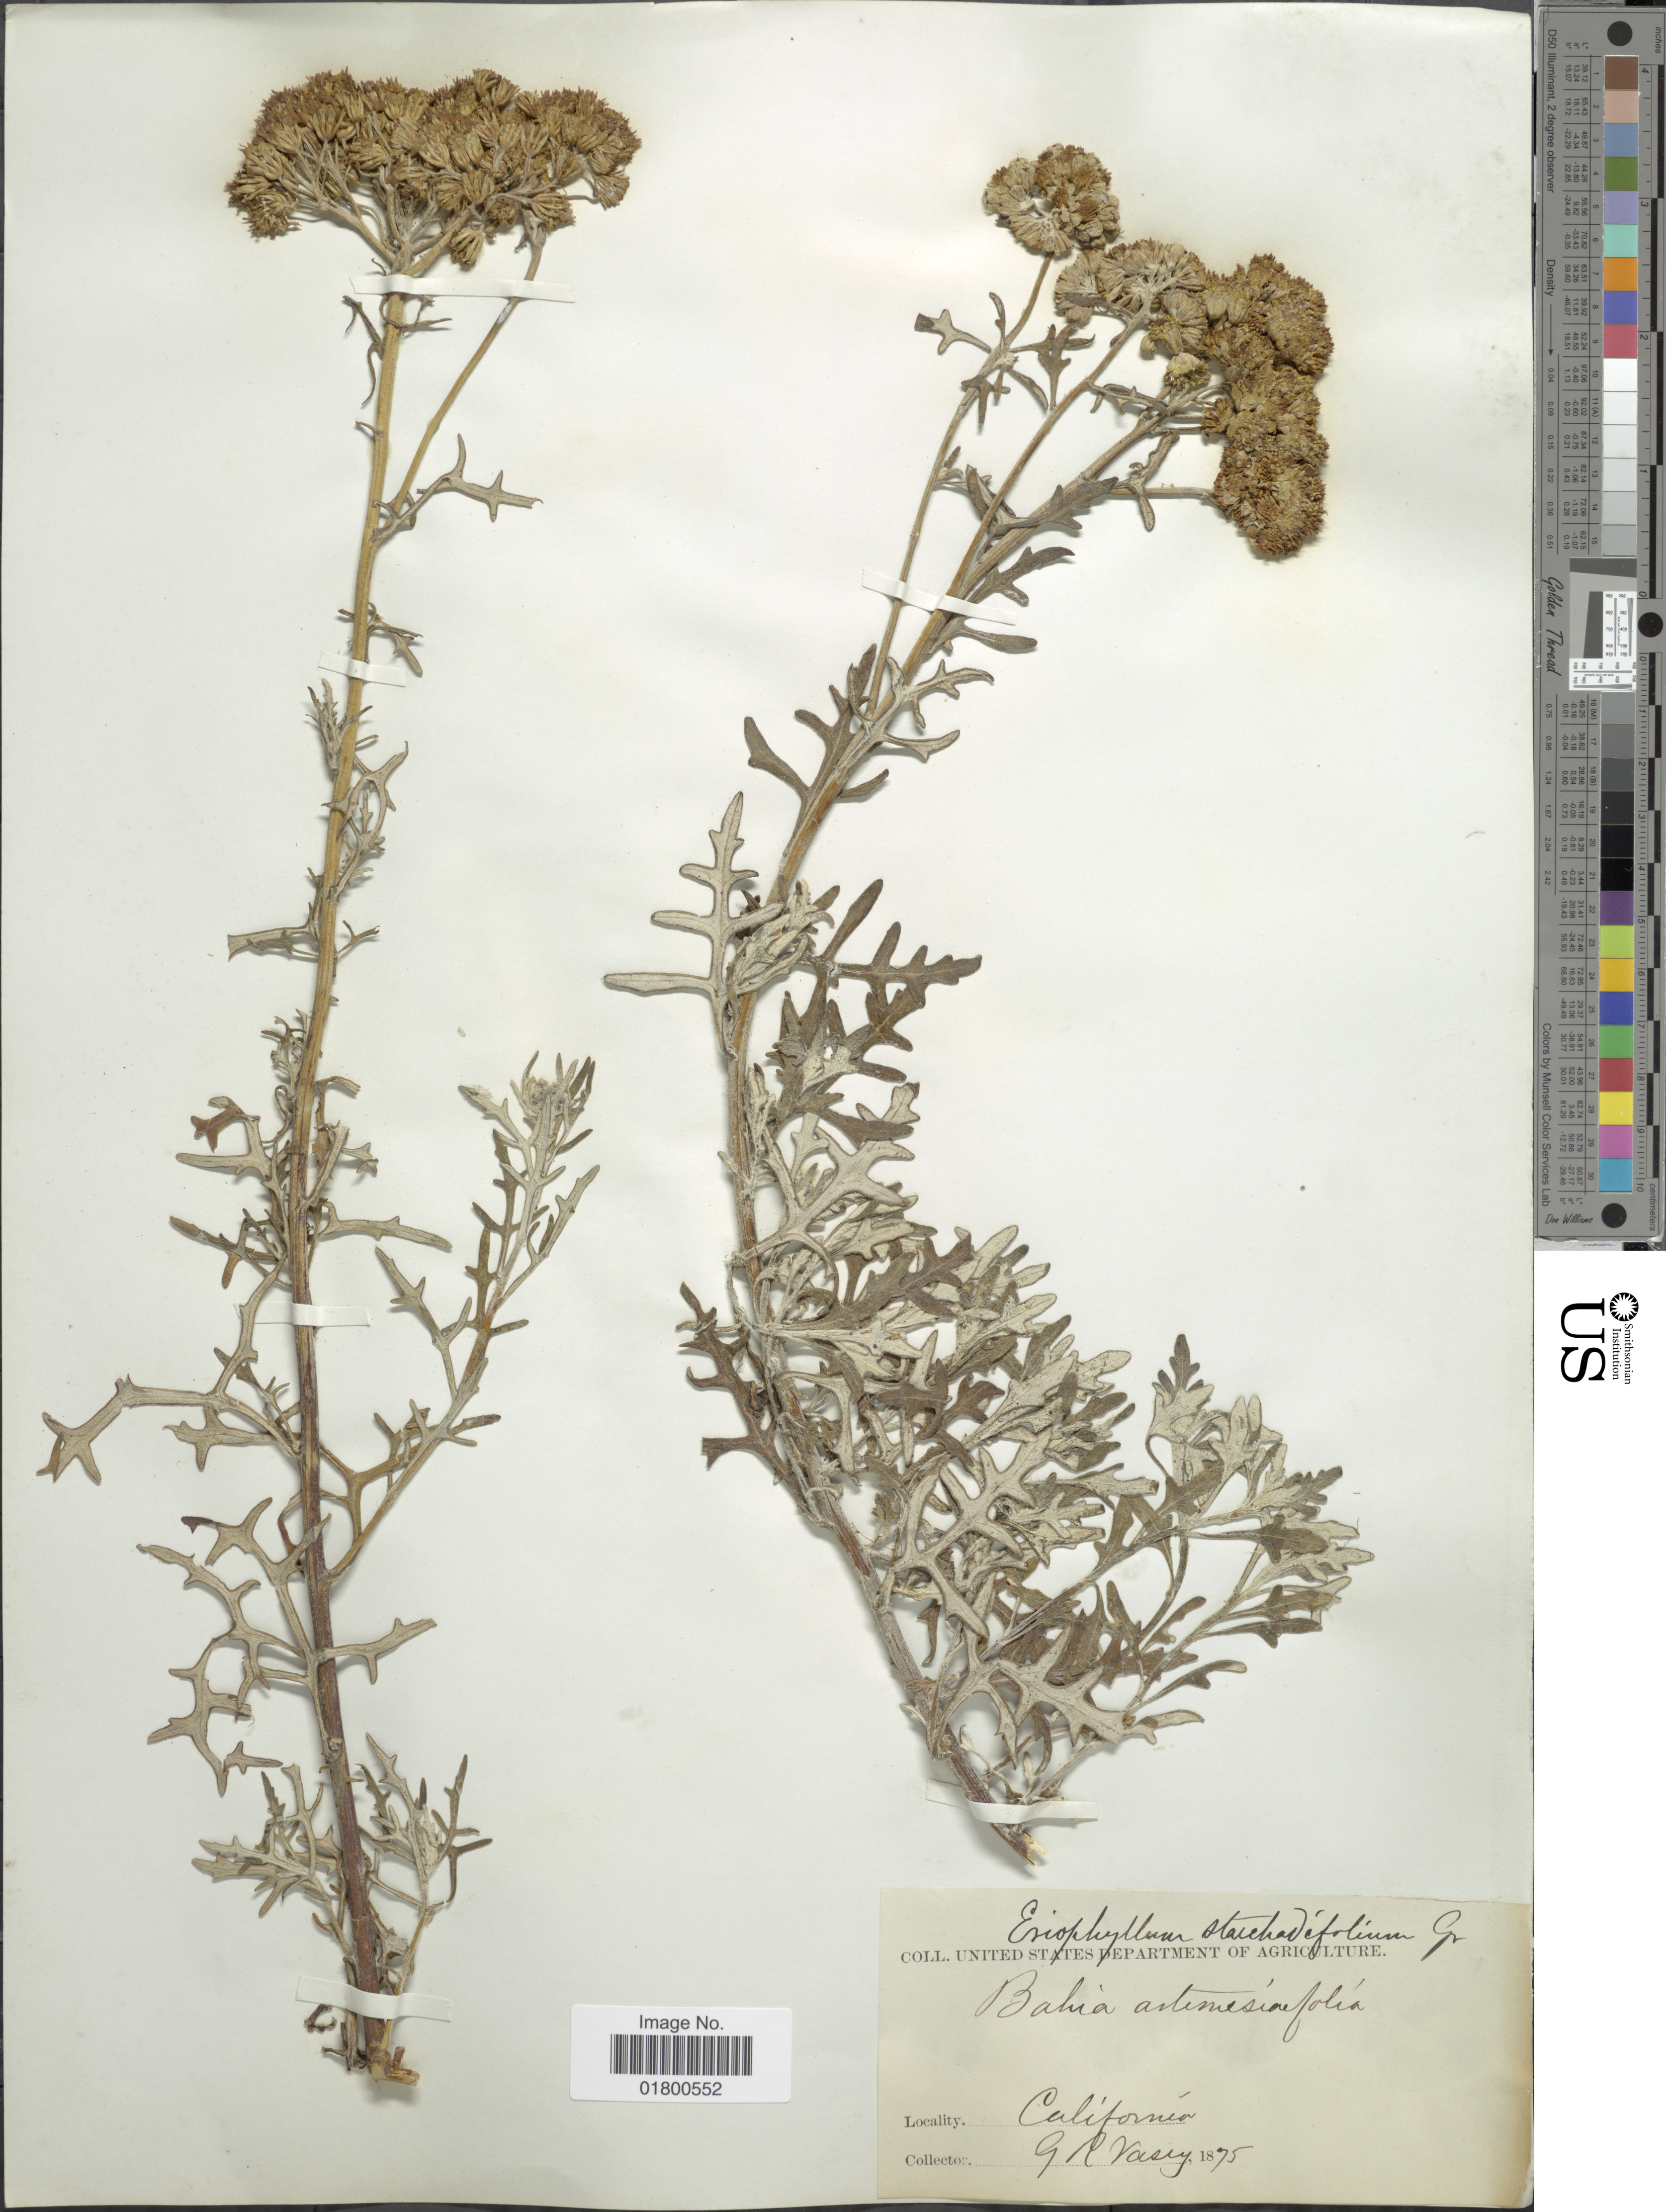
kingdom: Plantae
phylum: Tracheophyta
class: Magnoliopsida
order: Asterales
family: Asteraceae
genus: Eriophyllum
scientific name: Eriophyllum staechadifolium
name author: Lag.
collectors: G. R. Vasey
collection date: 1875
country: United States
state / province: California